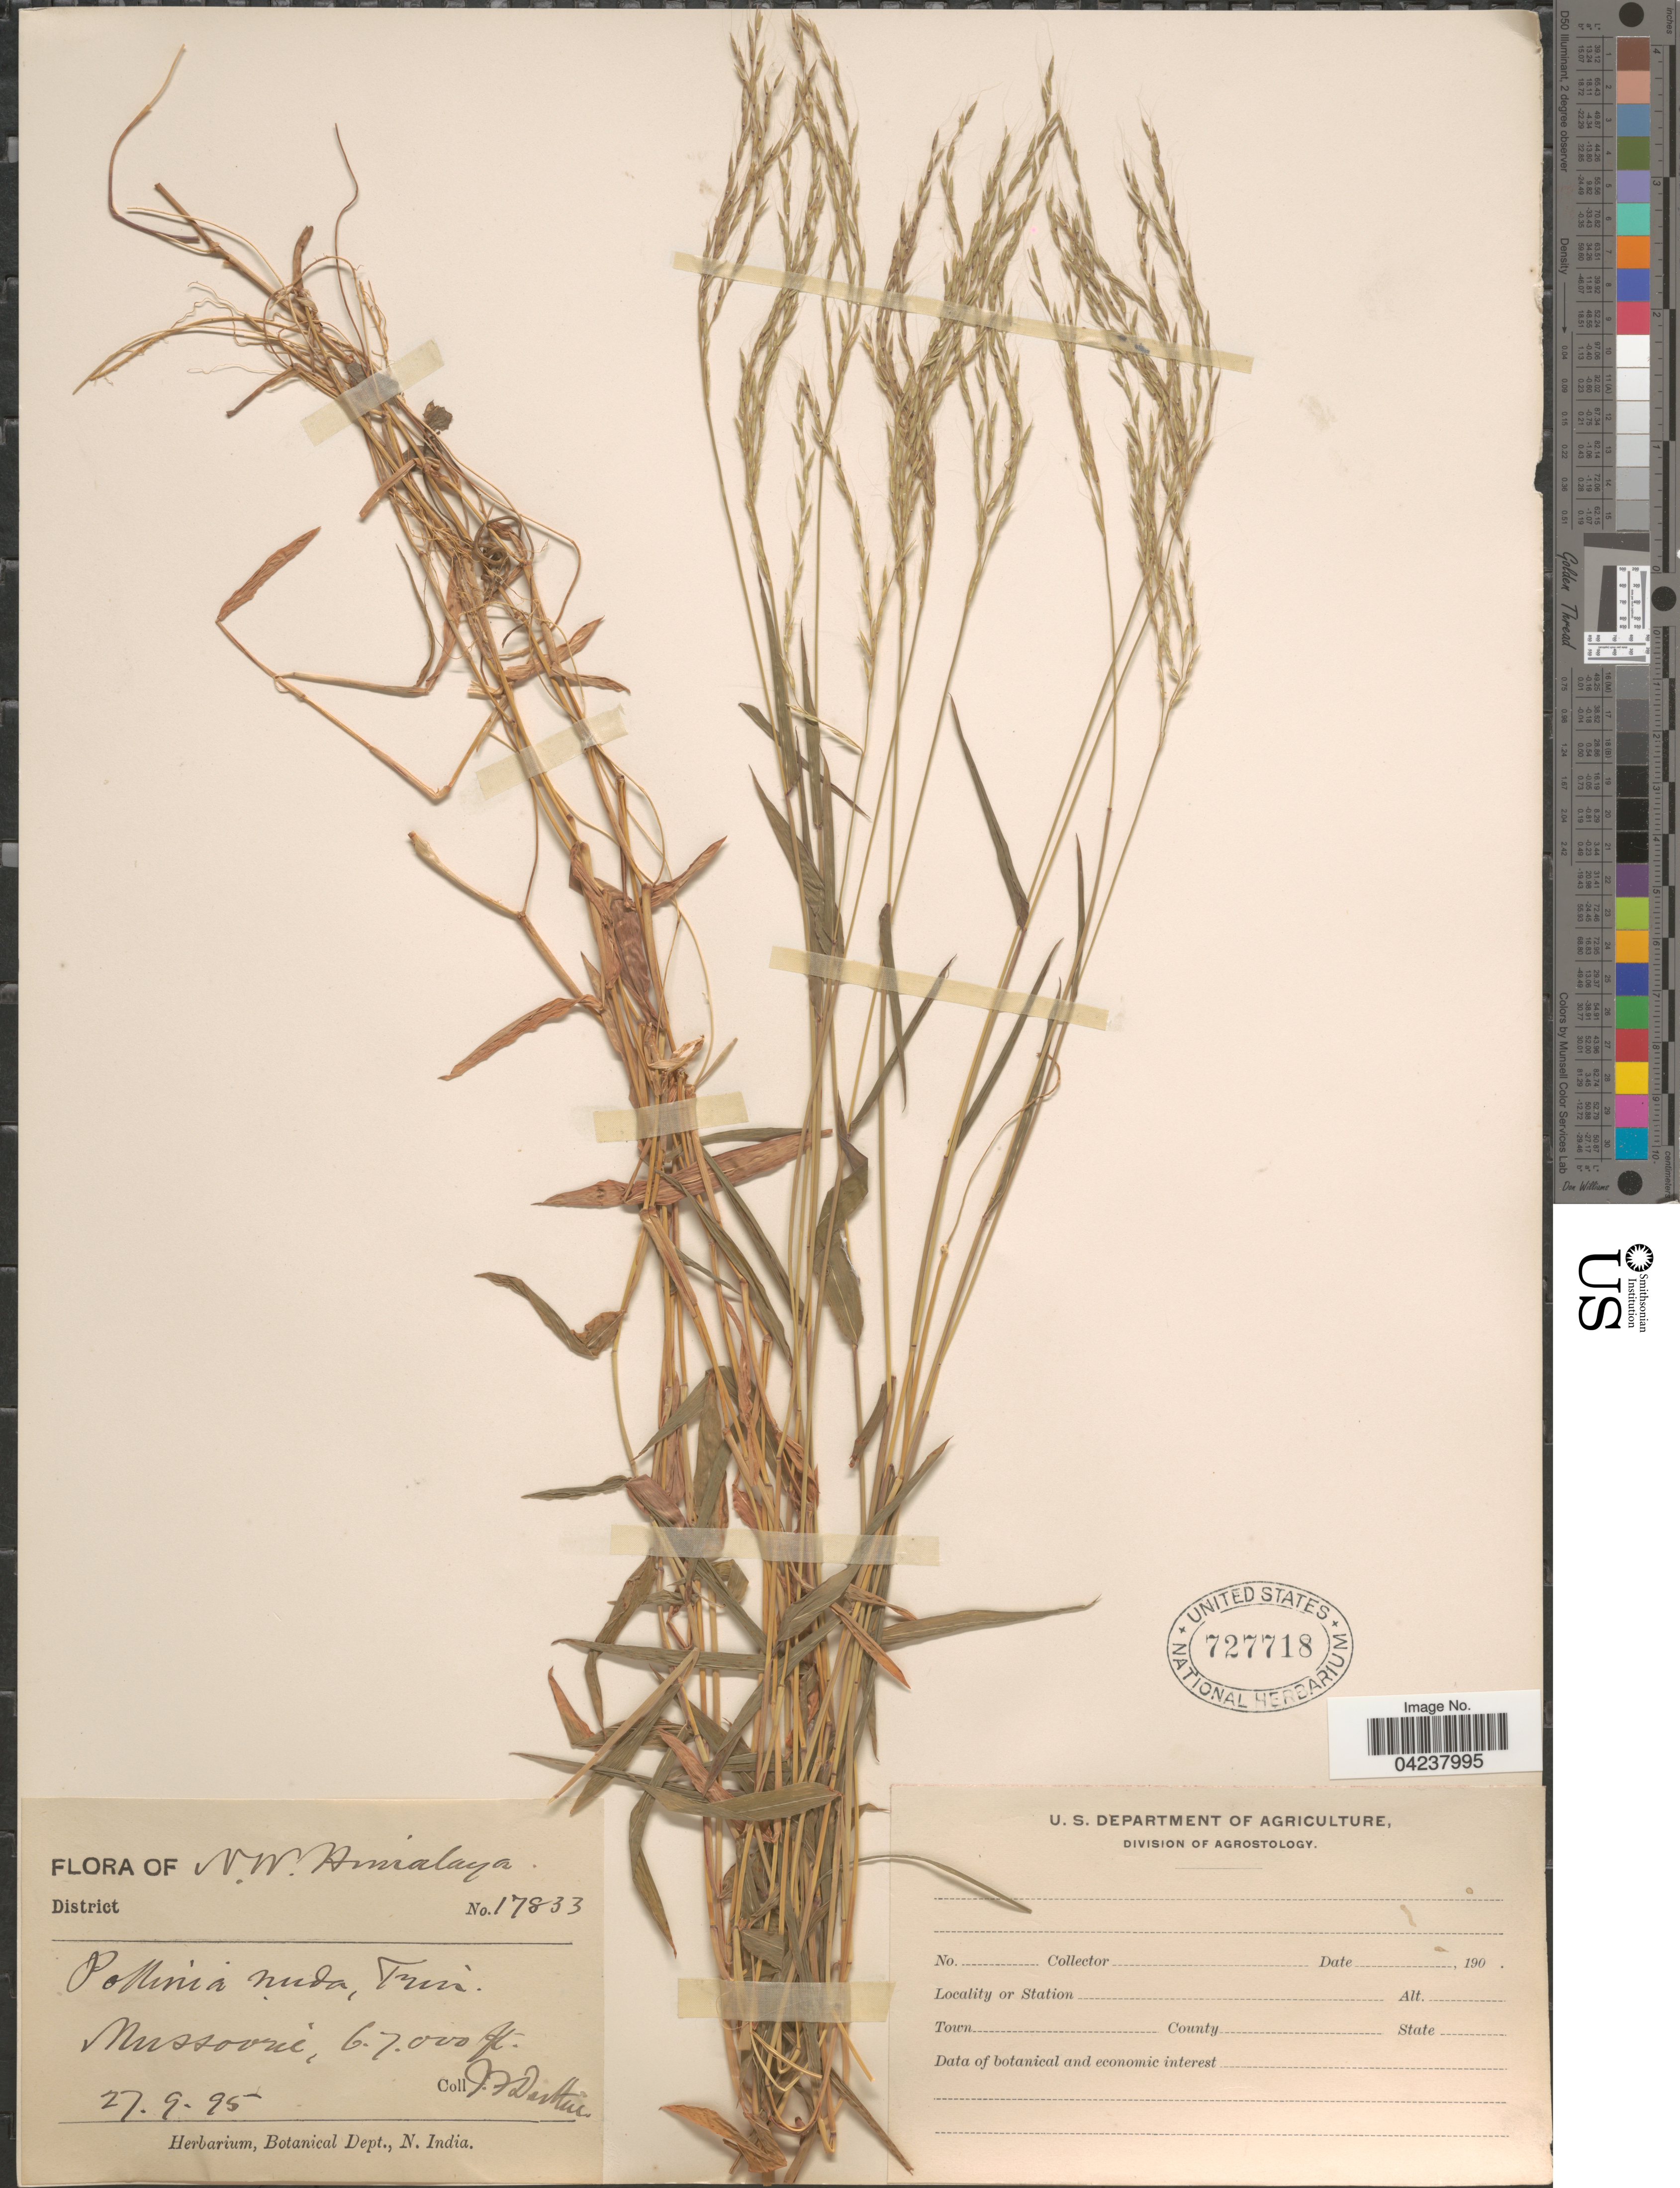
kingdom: Plantae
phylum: Tracheophyta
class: Liliopsida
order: Poales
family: Poaceae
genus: Microstegium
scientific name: Microstegium nudum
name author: (Trin.) A. Camus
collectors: J. F. Duthie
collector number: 17833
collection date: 1895-09-27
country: India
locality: N.W. Himalaya. Mussoorie.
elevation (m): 1829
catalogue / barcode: US 727718